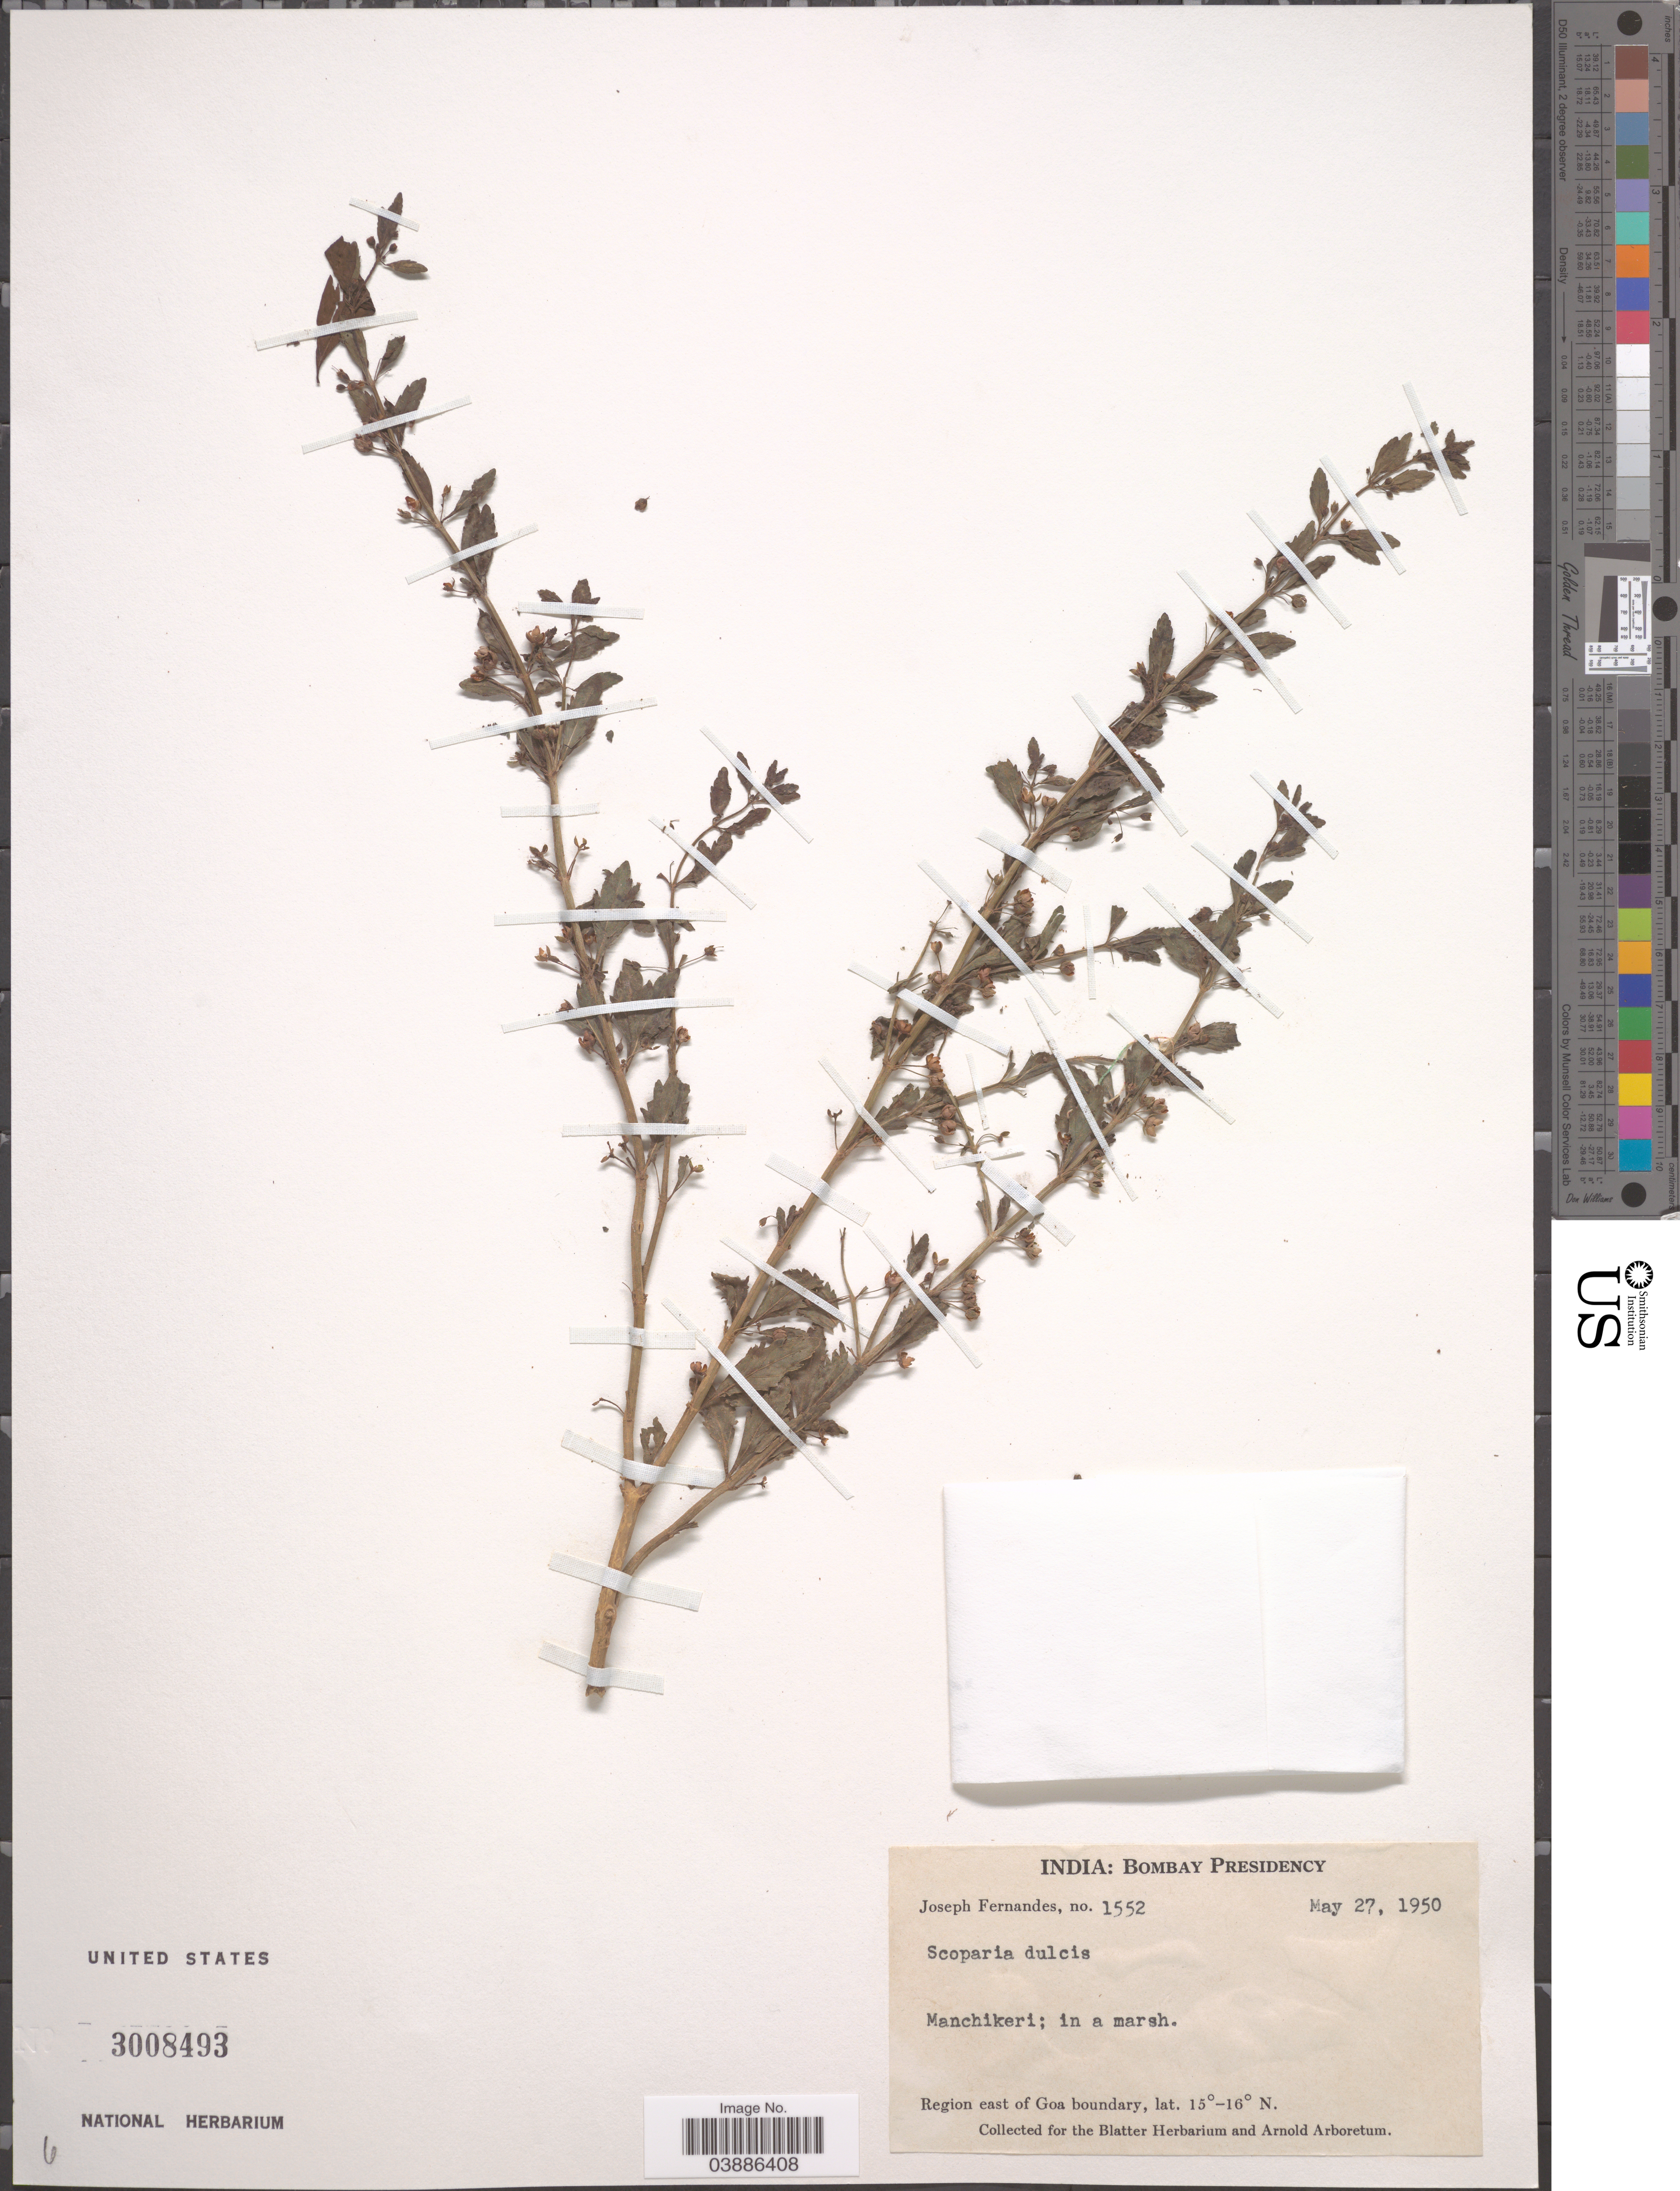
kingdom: Plantae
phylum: Tracheophyta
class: Magnoliopsida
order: Lamiales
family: Plantaginaceae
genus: Scoparia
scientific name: Scoparia dulcis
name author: L.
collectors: J. Fernandes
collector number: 1552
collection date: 1950-05-27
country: India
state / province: Goa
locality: Bombay Presidency. Manchikeri; in a marsh. Region east of Goa boundary.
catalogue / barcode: US 3008493